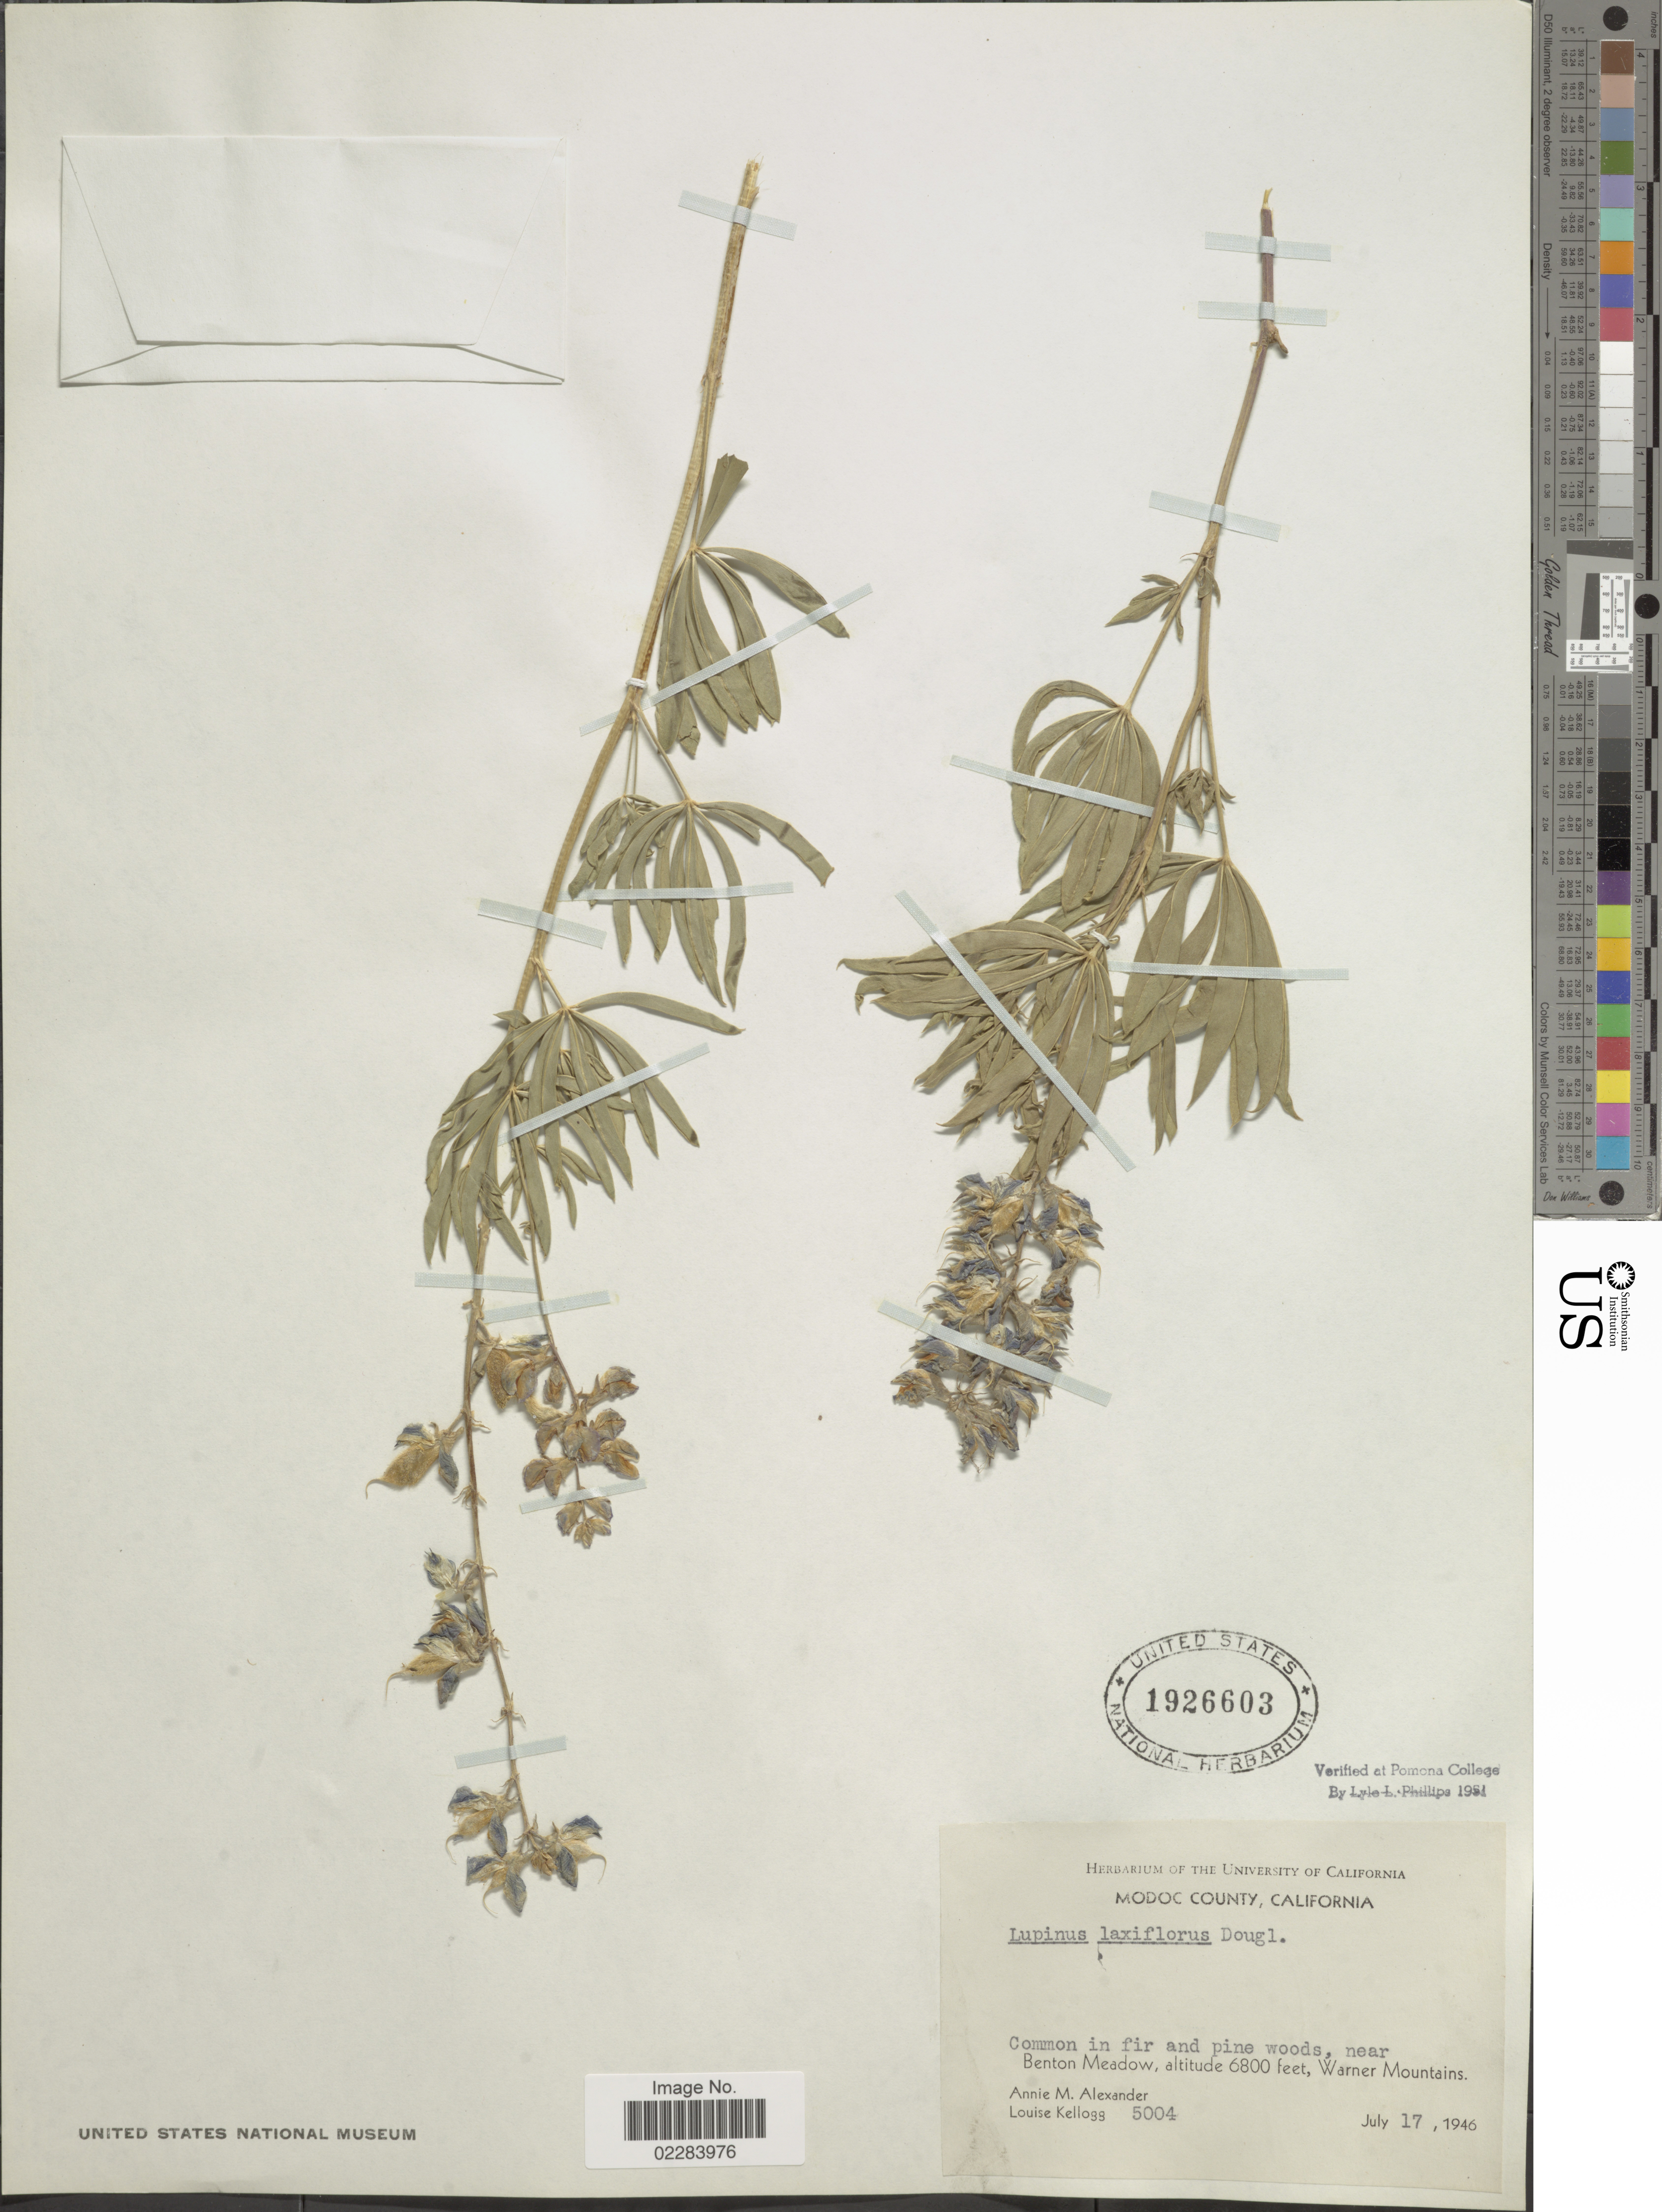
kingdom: Plantae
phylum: Tracheophyta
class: Magnoliopsida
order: Fabales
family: Fabaceae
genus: Lupinus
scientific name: Lupinus arbustus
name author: Lindl.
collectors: A. M. Alexander & L. Kellogg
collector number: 5004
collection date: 1946-07-17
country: United States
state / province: California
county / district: Modoc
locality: Modoc County. Common in fir and pine woods, near Benton Meadow, Warner Mountains.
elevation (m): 2073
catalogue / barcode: US 1926603